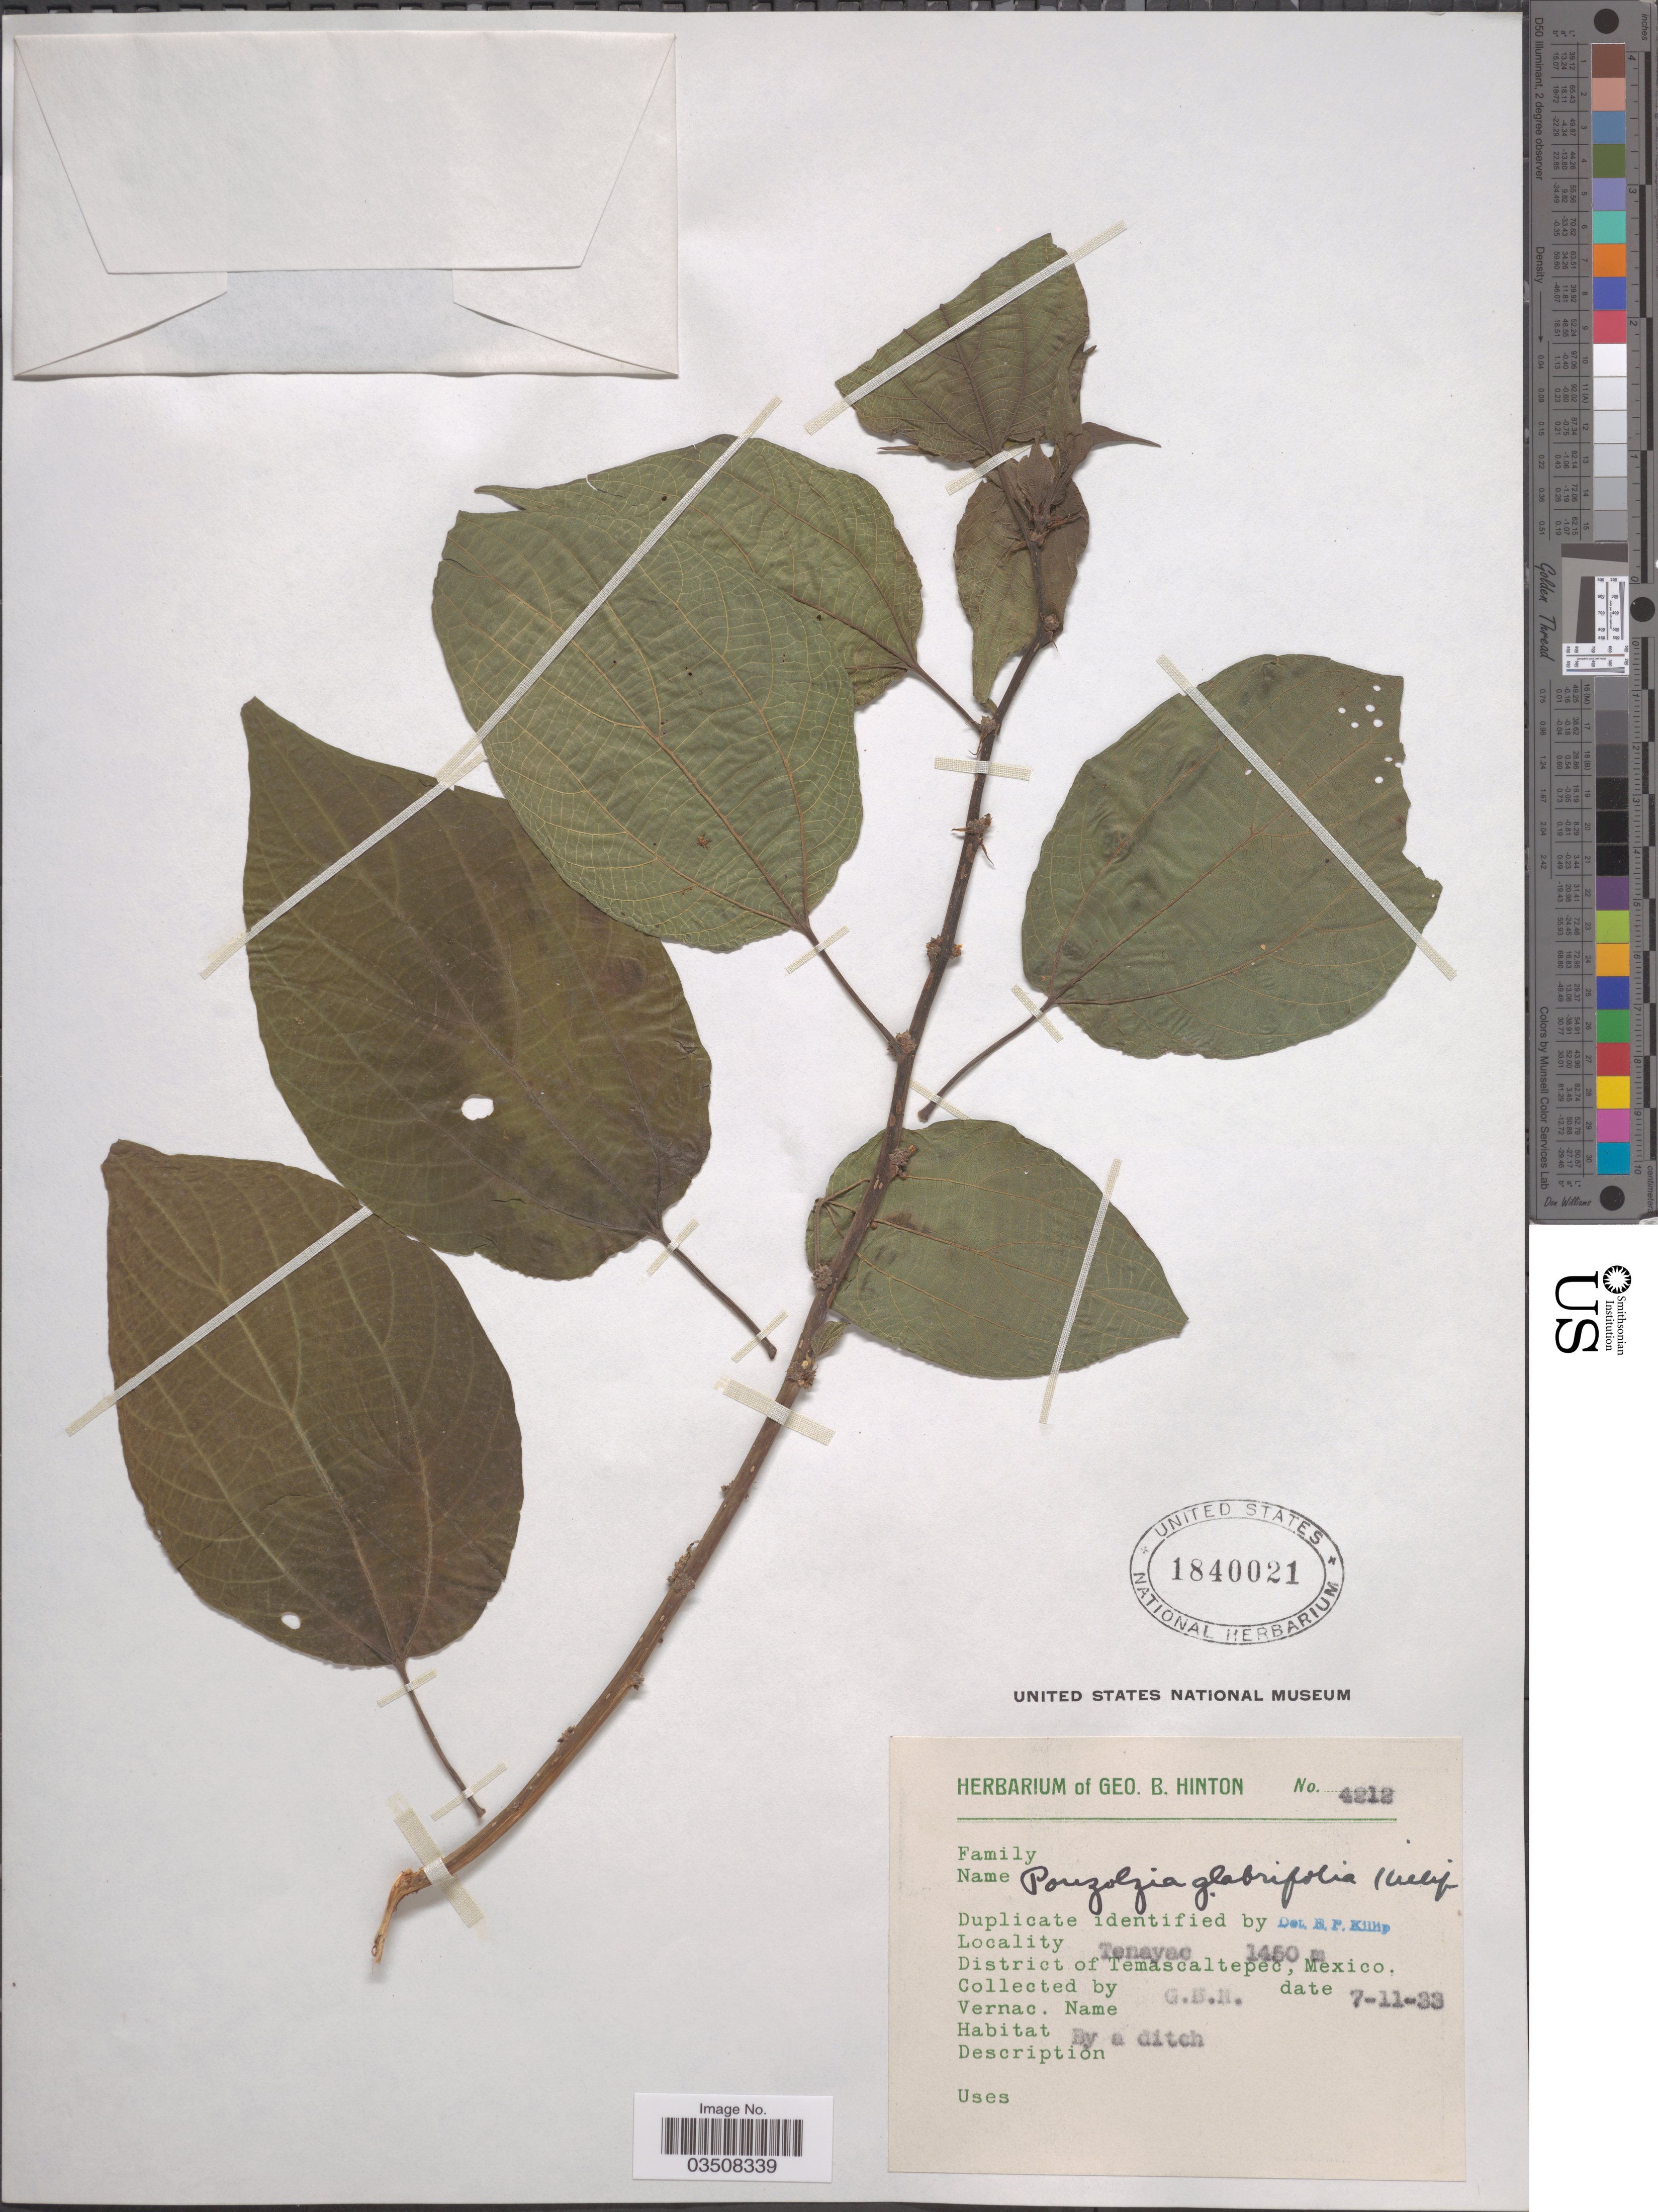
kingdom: Plantae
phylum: Tracheophyta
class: Magnoliopsida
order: Rosales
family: Urticaceae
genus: Pouzolzia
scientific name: Pouzolzia glabrifolia Killip, ined.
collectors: G. B. Hinton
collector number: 4212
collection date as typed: Transcribed d/m/y: 7/11/33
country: Mexico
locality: Tenayac, District of Temascaltepec.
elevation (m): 1450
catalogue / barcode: US 1840021